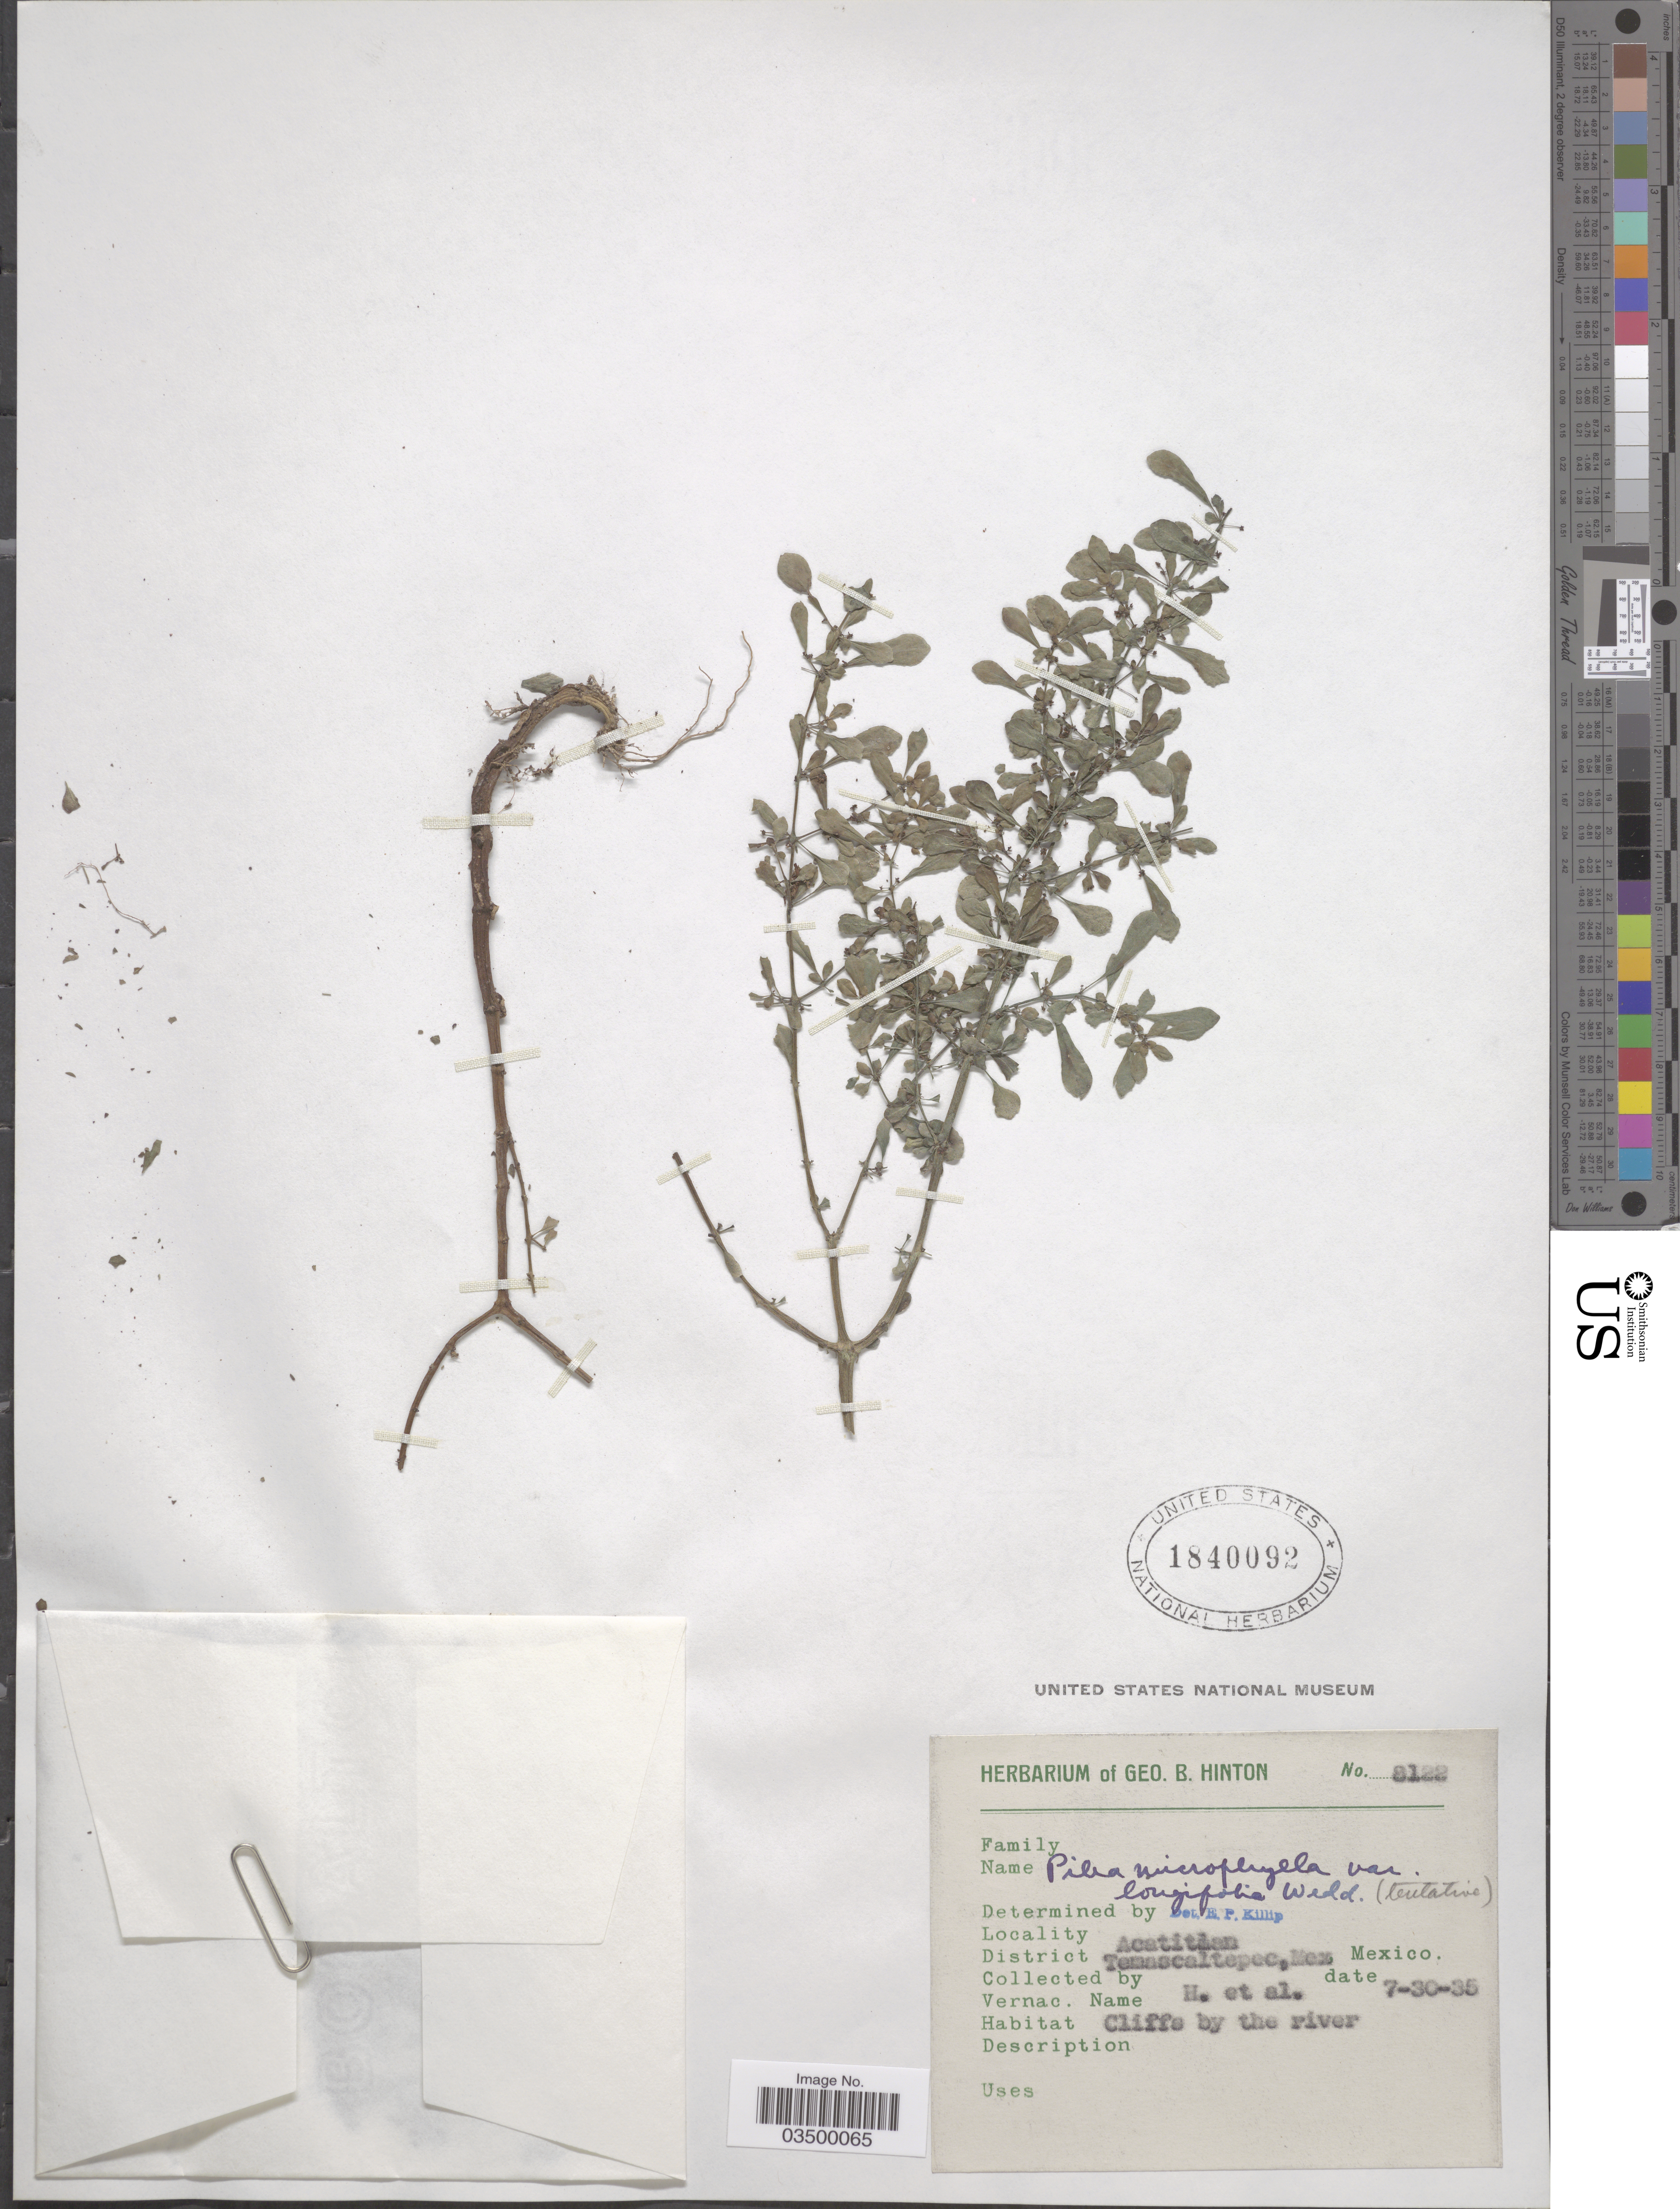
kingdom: Plantae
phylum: Tracheophyta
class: Magnoliopsida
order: Rosales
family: Urticaceae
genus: Pilea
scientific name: Pilea microphylla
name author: (L.) Liebm.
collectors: G. B. Hinton & et al.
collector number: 8122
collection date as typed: Transcribed d/m/y: 30/7/35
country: Mexico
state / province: México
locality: Acatitlan. District Temascaltepec.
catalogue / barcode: US 1840092